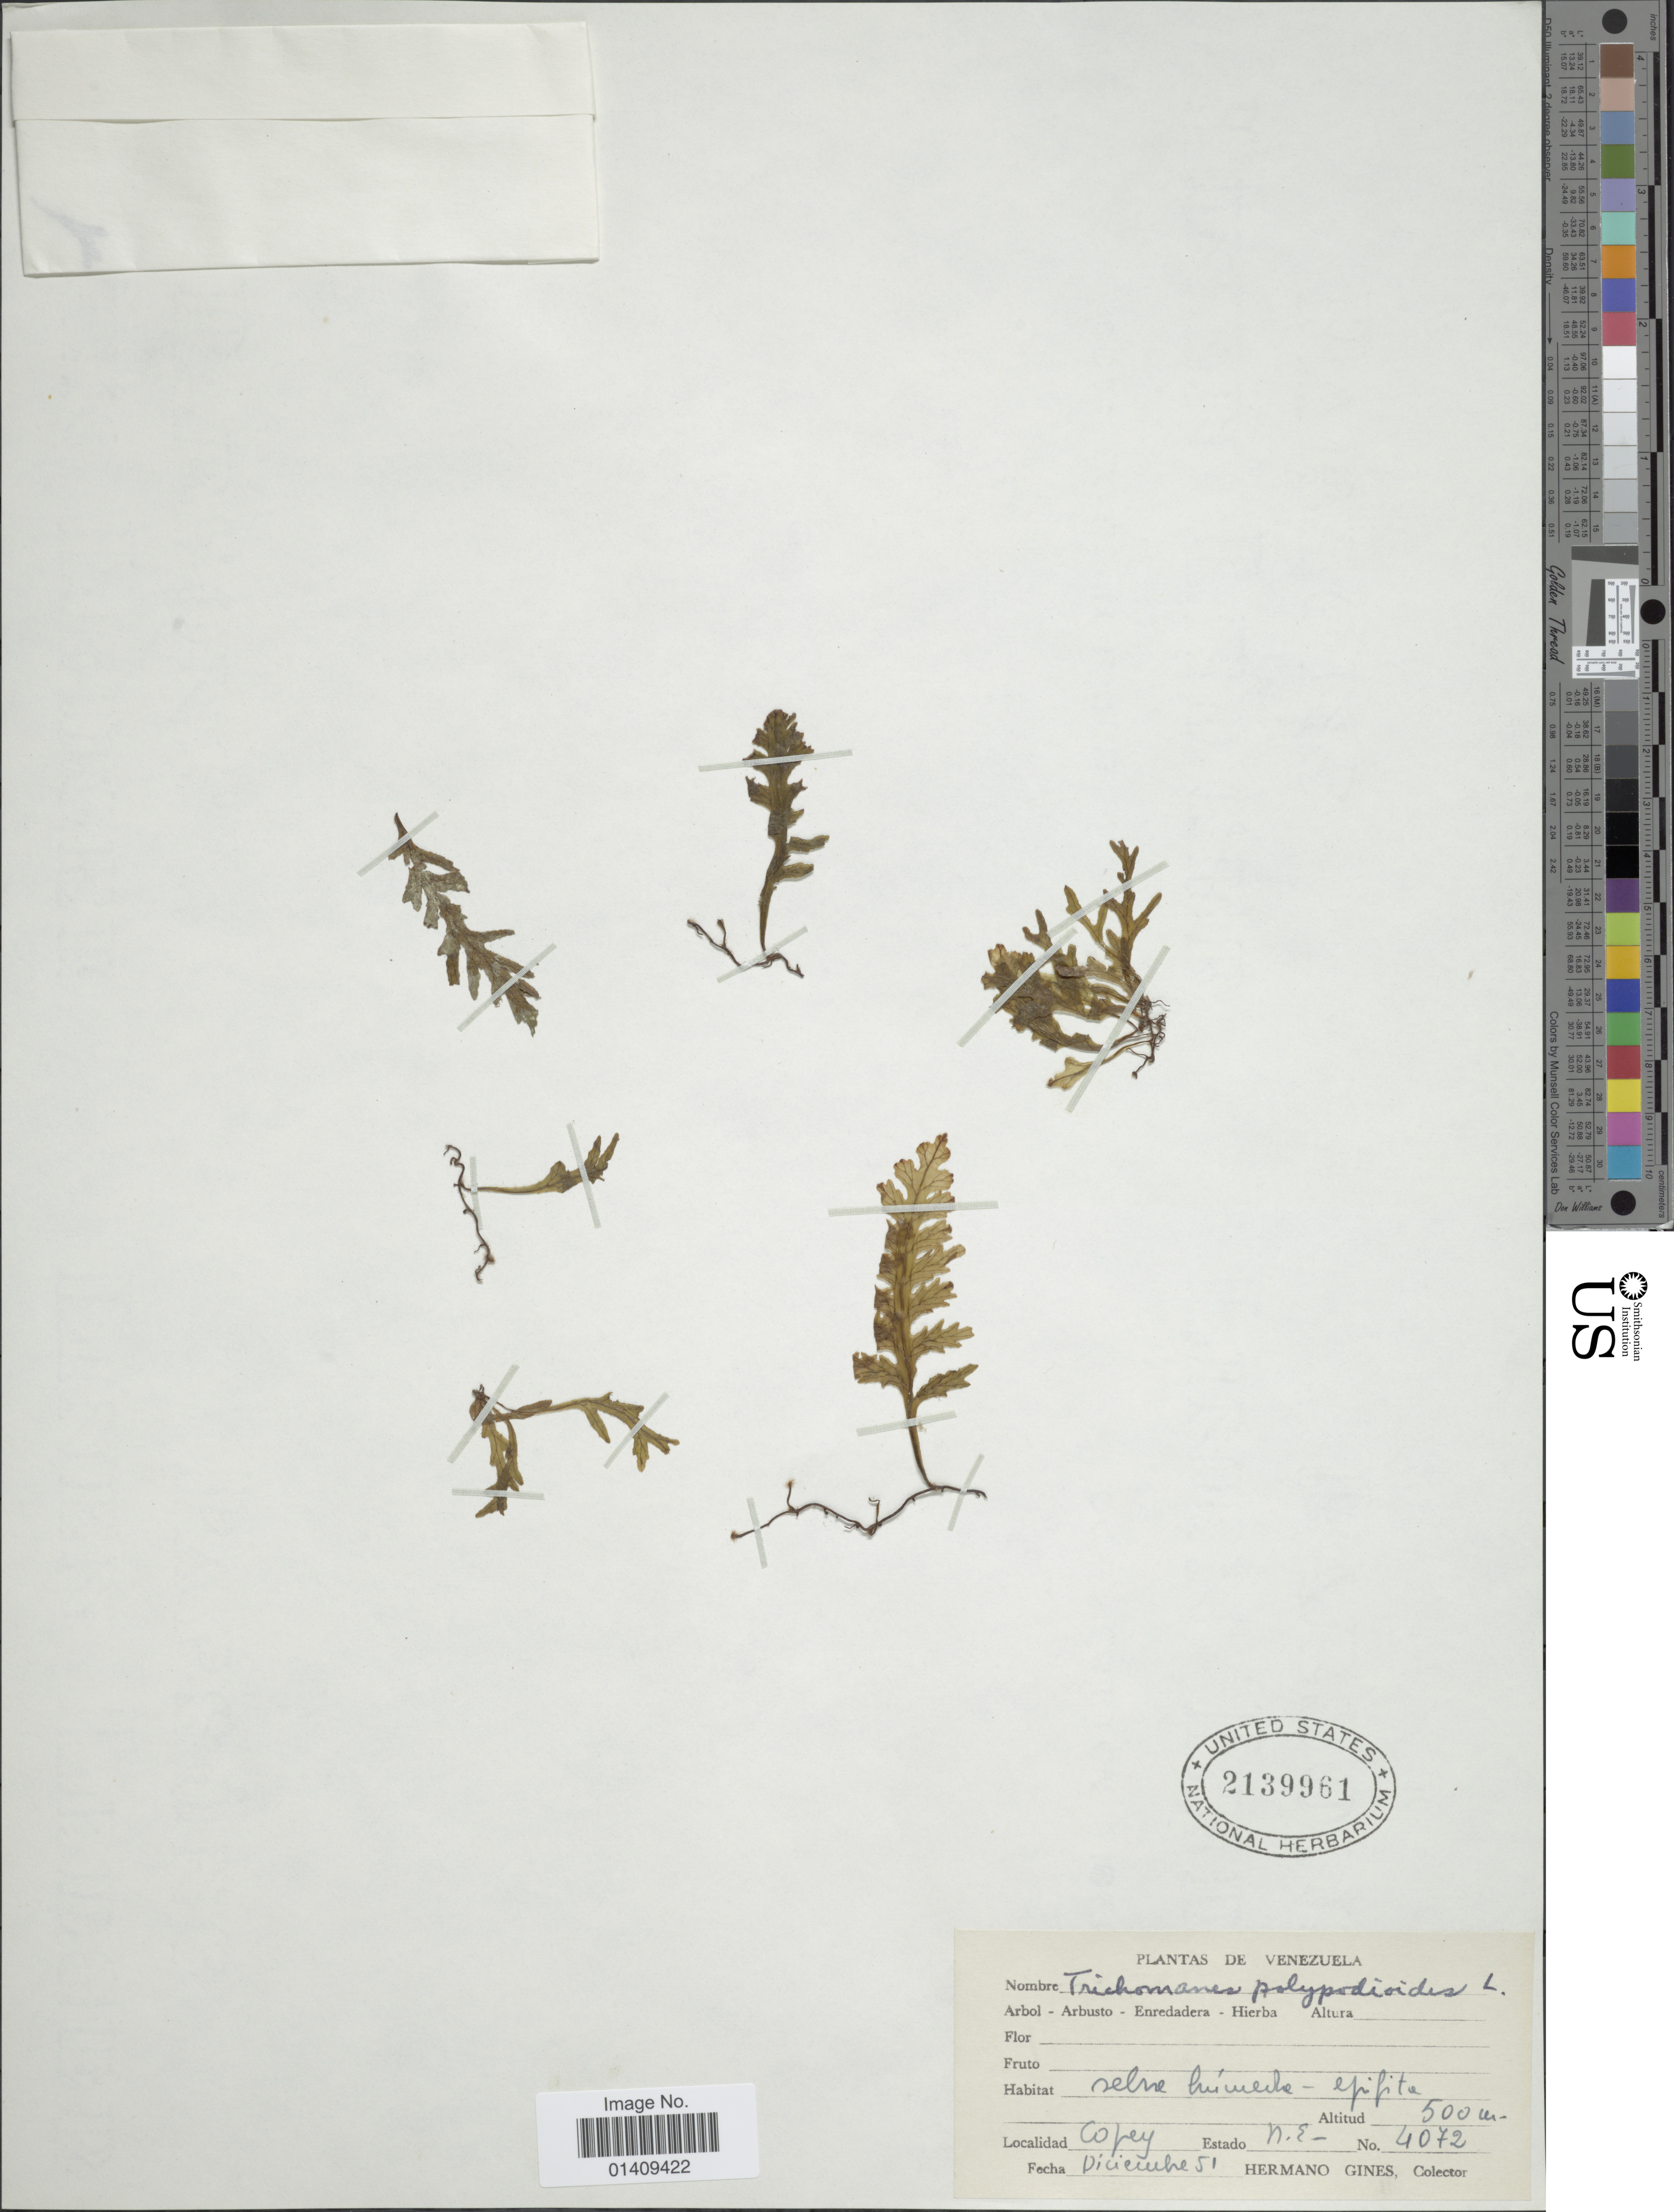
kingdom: Plantae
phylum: Tracheophyta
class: Polypodiopsida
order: Hymenophyllales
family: Hymenophyllaceae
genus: Trichomanes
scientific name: Trichomanes polypodioides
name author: L.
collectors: Bro. Gines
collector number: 4072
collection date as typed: Transcribed d/m/y: /12/51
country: Venezuela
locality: Copey estado N.E.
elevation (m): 500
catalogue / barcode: US 2139961